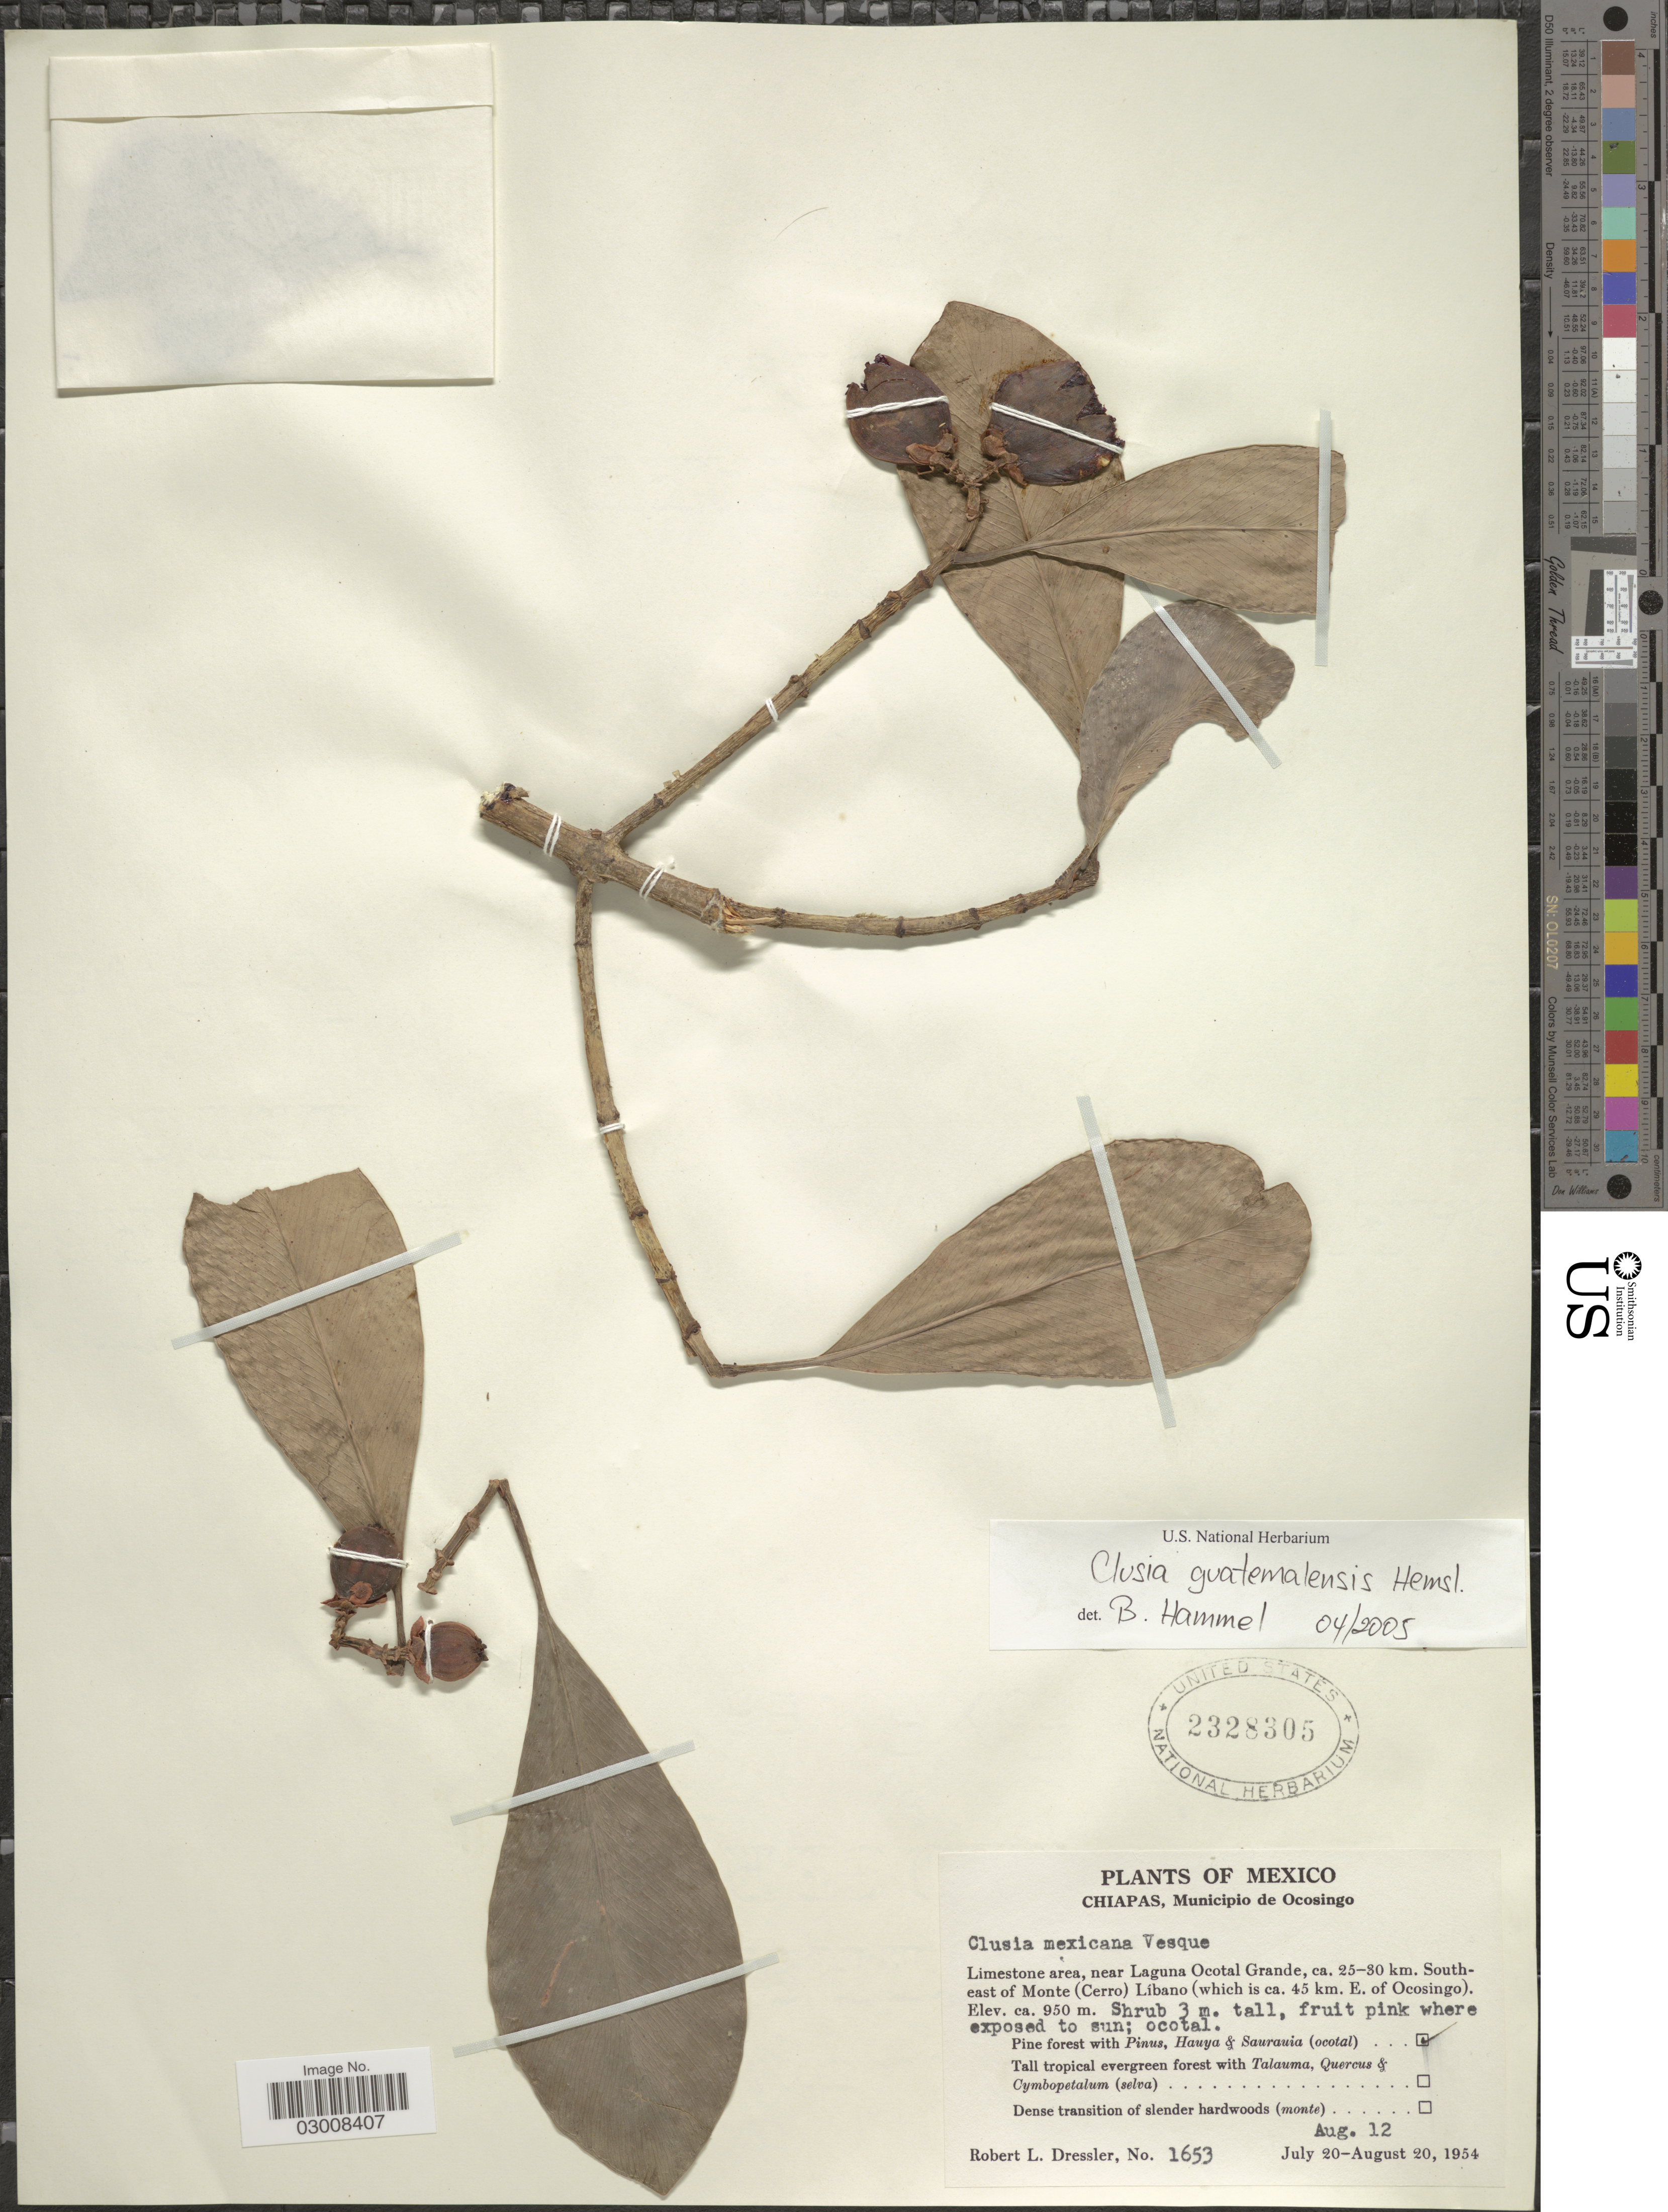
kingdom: Plantae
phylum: Tracheophyta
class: Magnoliopsida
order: Malpighiales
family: Clusiaceae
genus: Clusia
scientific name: Clusia guatemalensis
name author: Hemsl.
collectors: R. Dressler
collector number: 1653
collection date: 1954-08-12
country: Mexico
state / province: Chiapas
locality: Municipio de Ocosingo, Limestone area, near Laguna Ocotal Grande, ca. 25-30 km. Southeast of Monte (Cerro) Líbano (which is ca. 45 km. E. of Ocosingo).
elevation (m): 950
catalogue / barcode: US 2328305